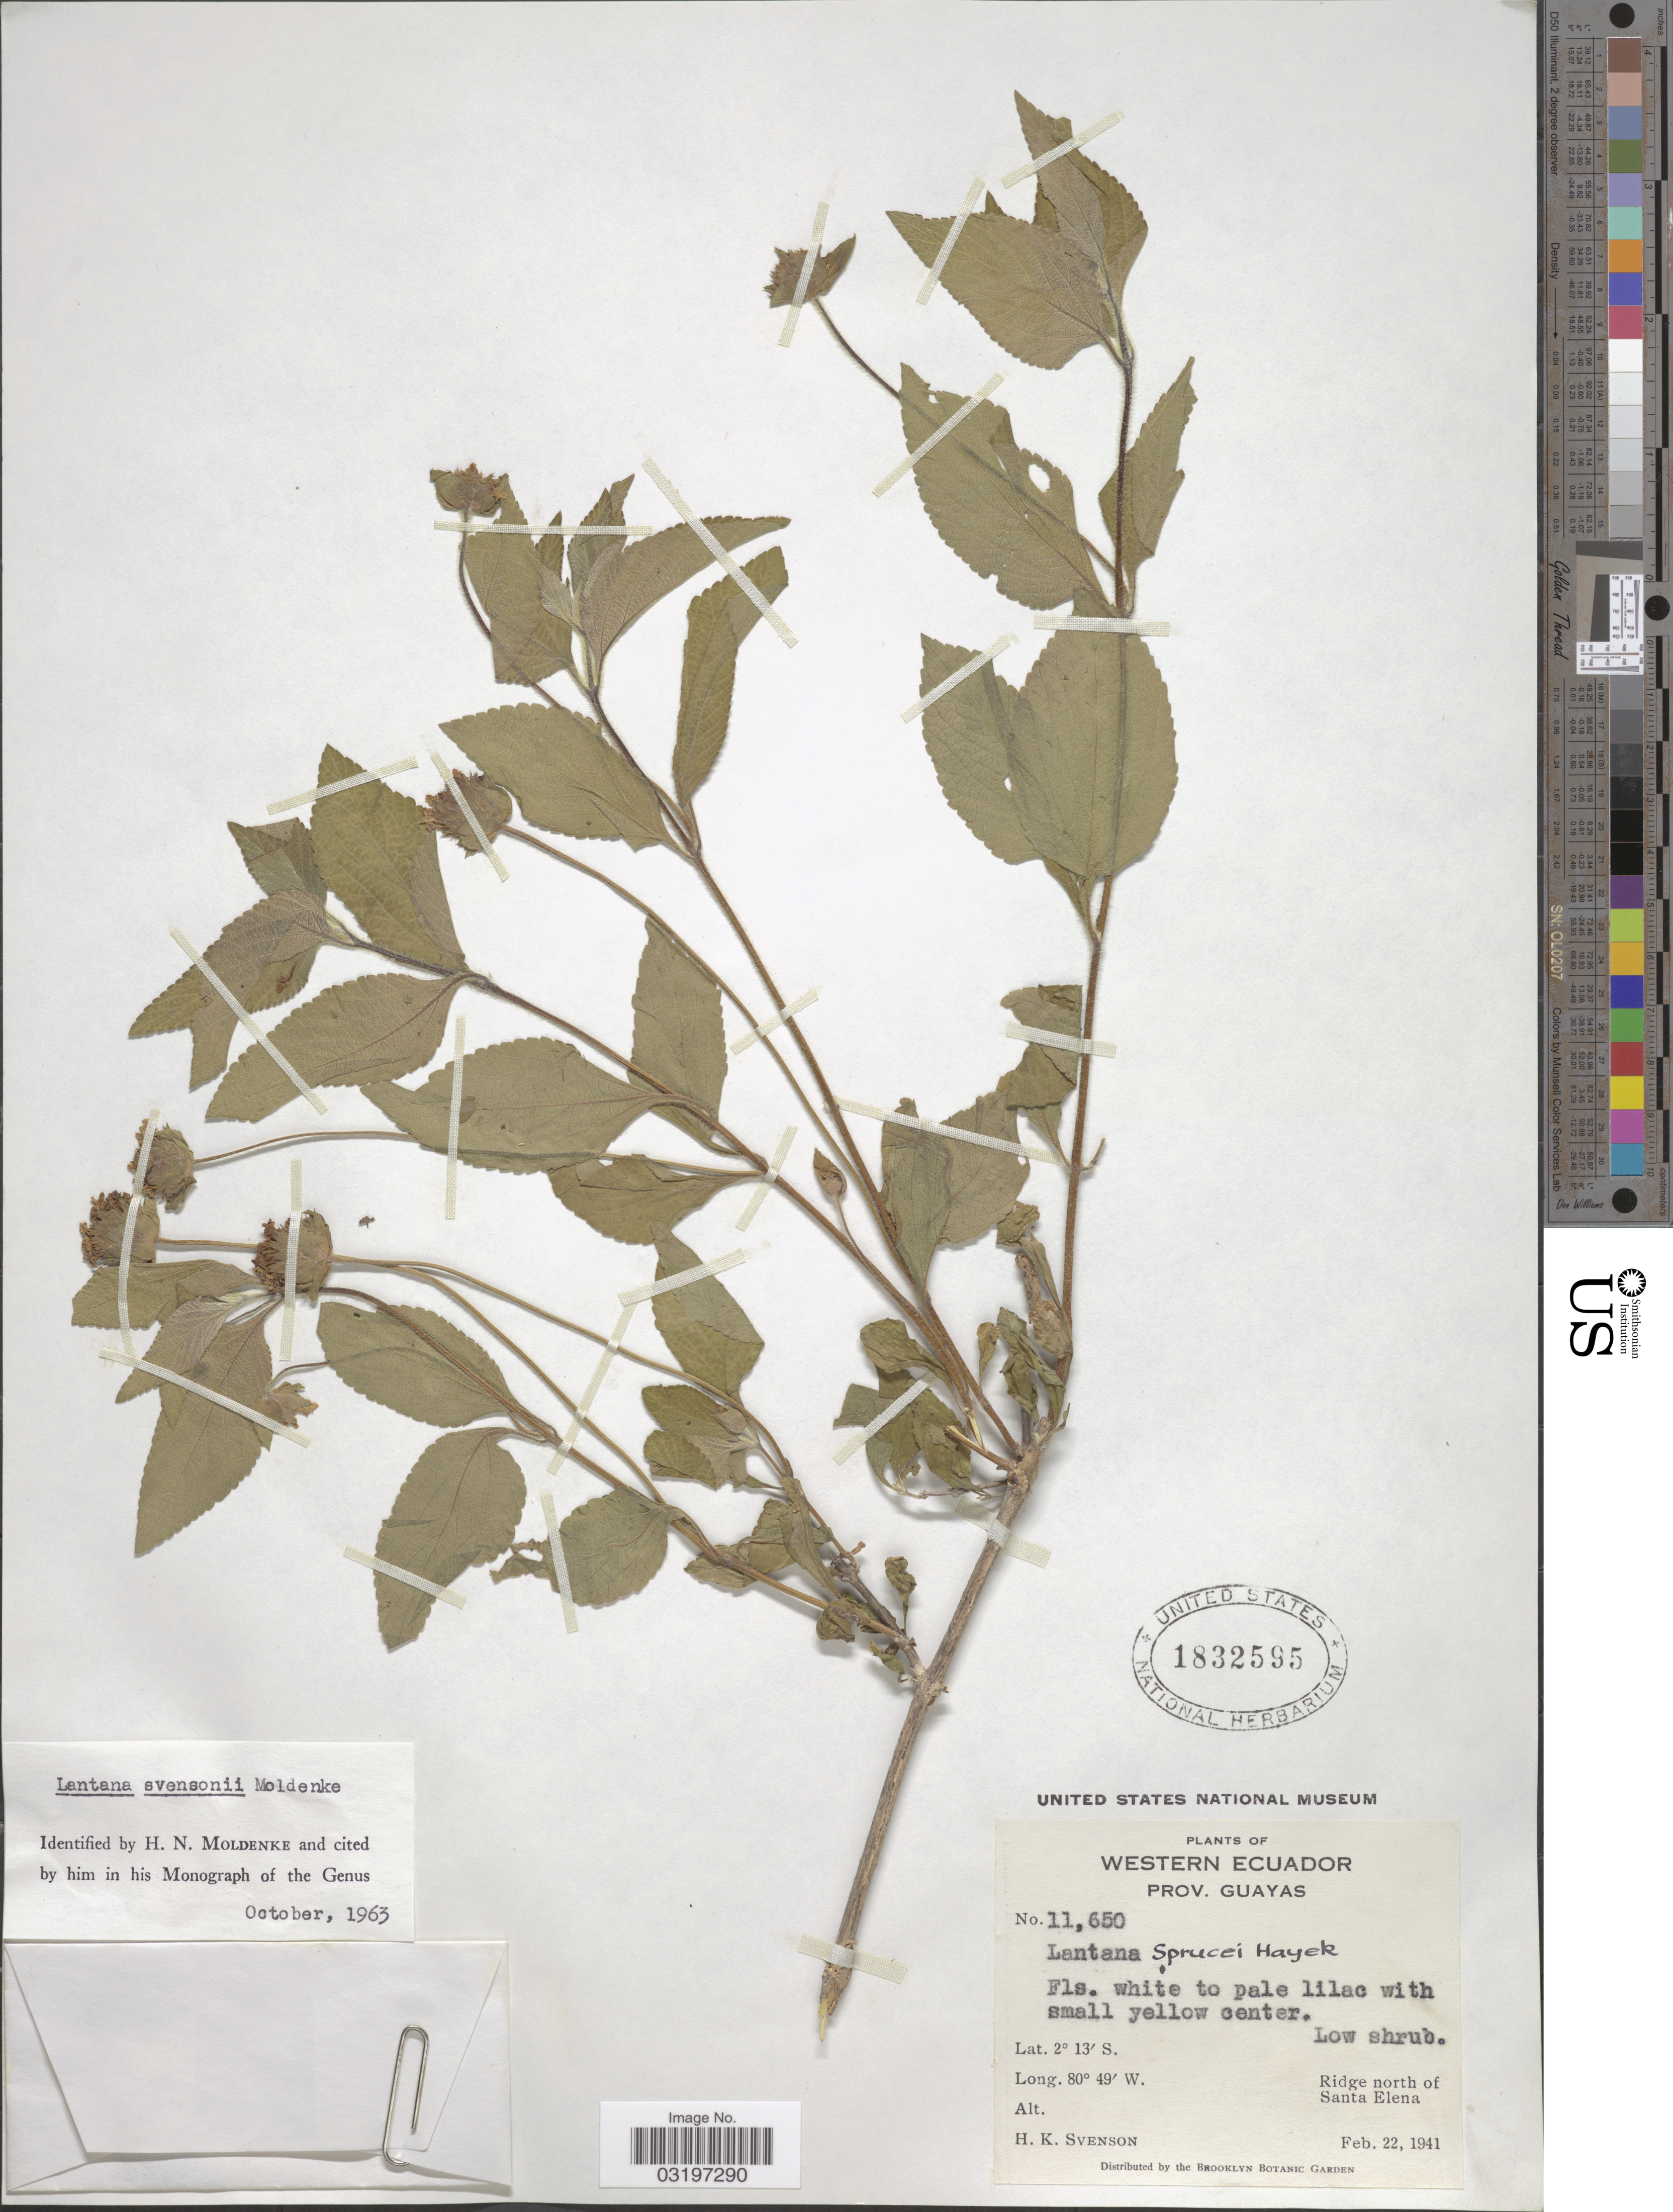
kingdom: Plantae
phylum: Tracheophyta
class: Magnoliopsida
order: Lamiales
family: Verbenaceae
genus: Lantana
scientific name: Lantana svensonii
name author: Moldenke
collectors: H. K. Svenson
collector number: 11650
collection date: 1941-02-22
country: Ecuador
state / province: Guayas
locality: Western Ecuador. Ridge north of Santa Elena.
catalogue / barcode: US 1832595